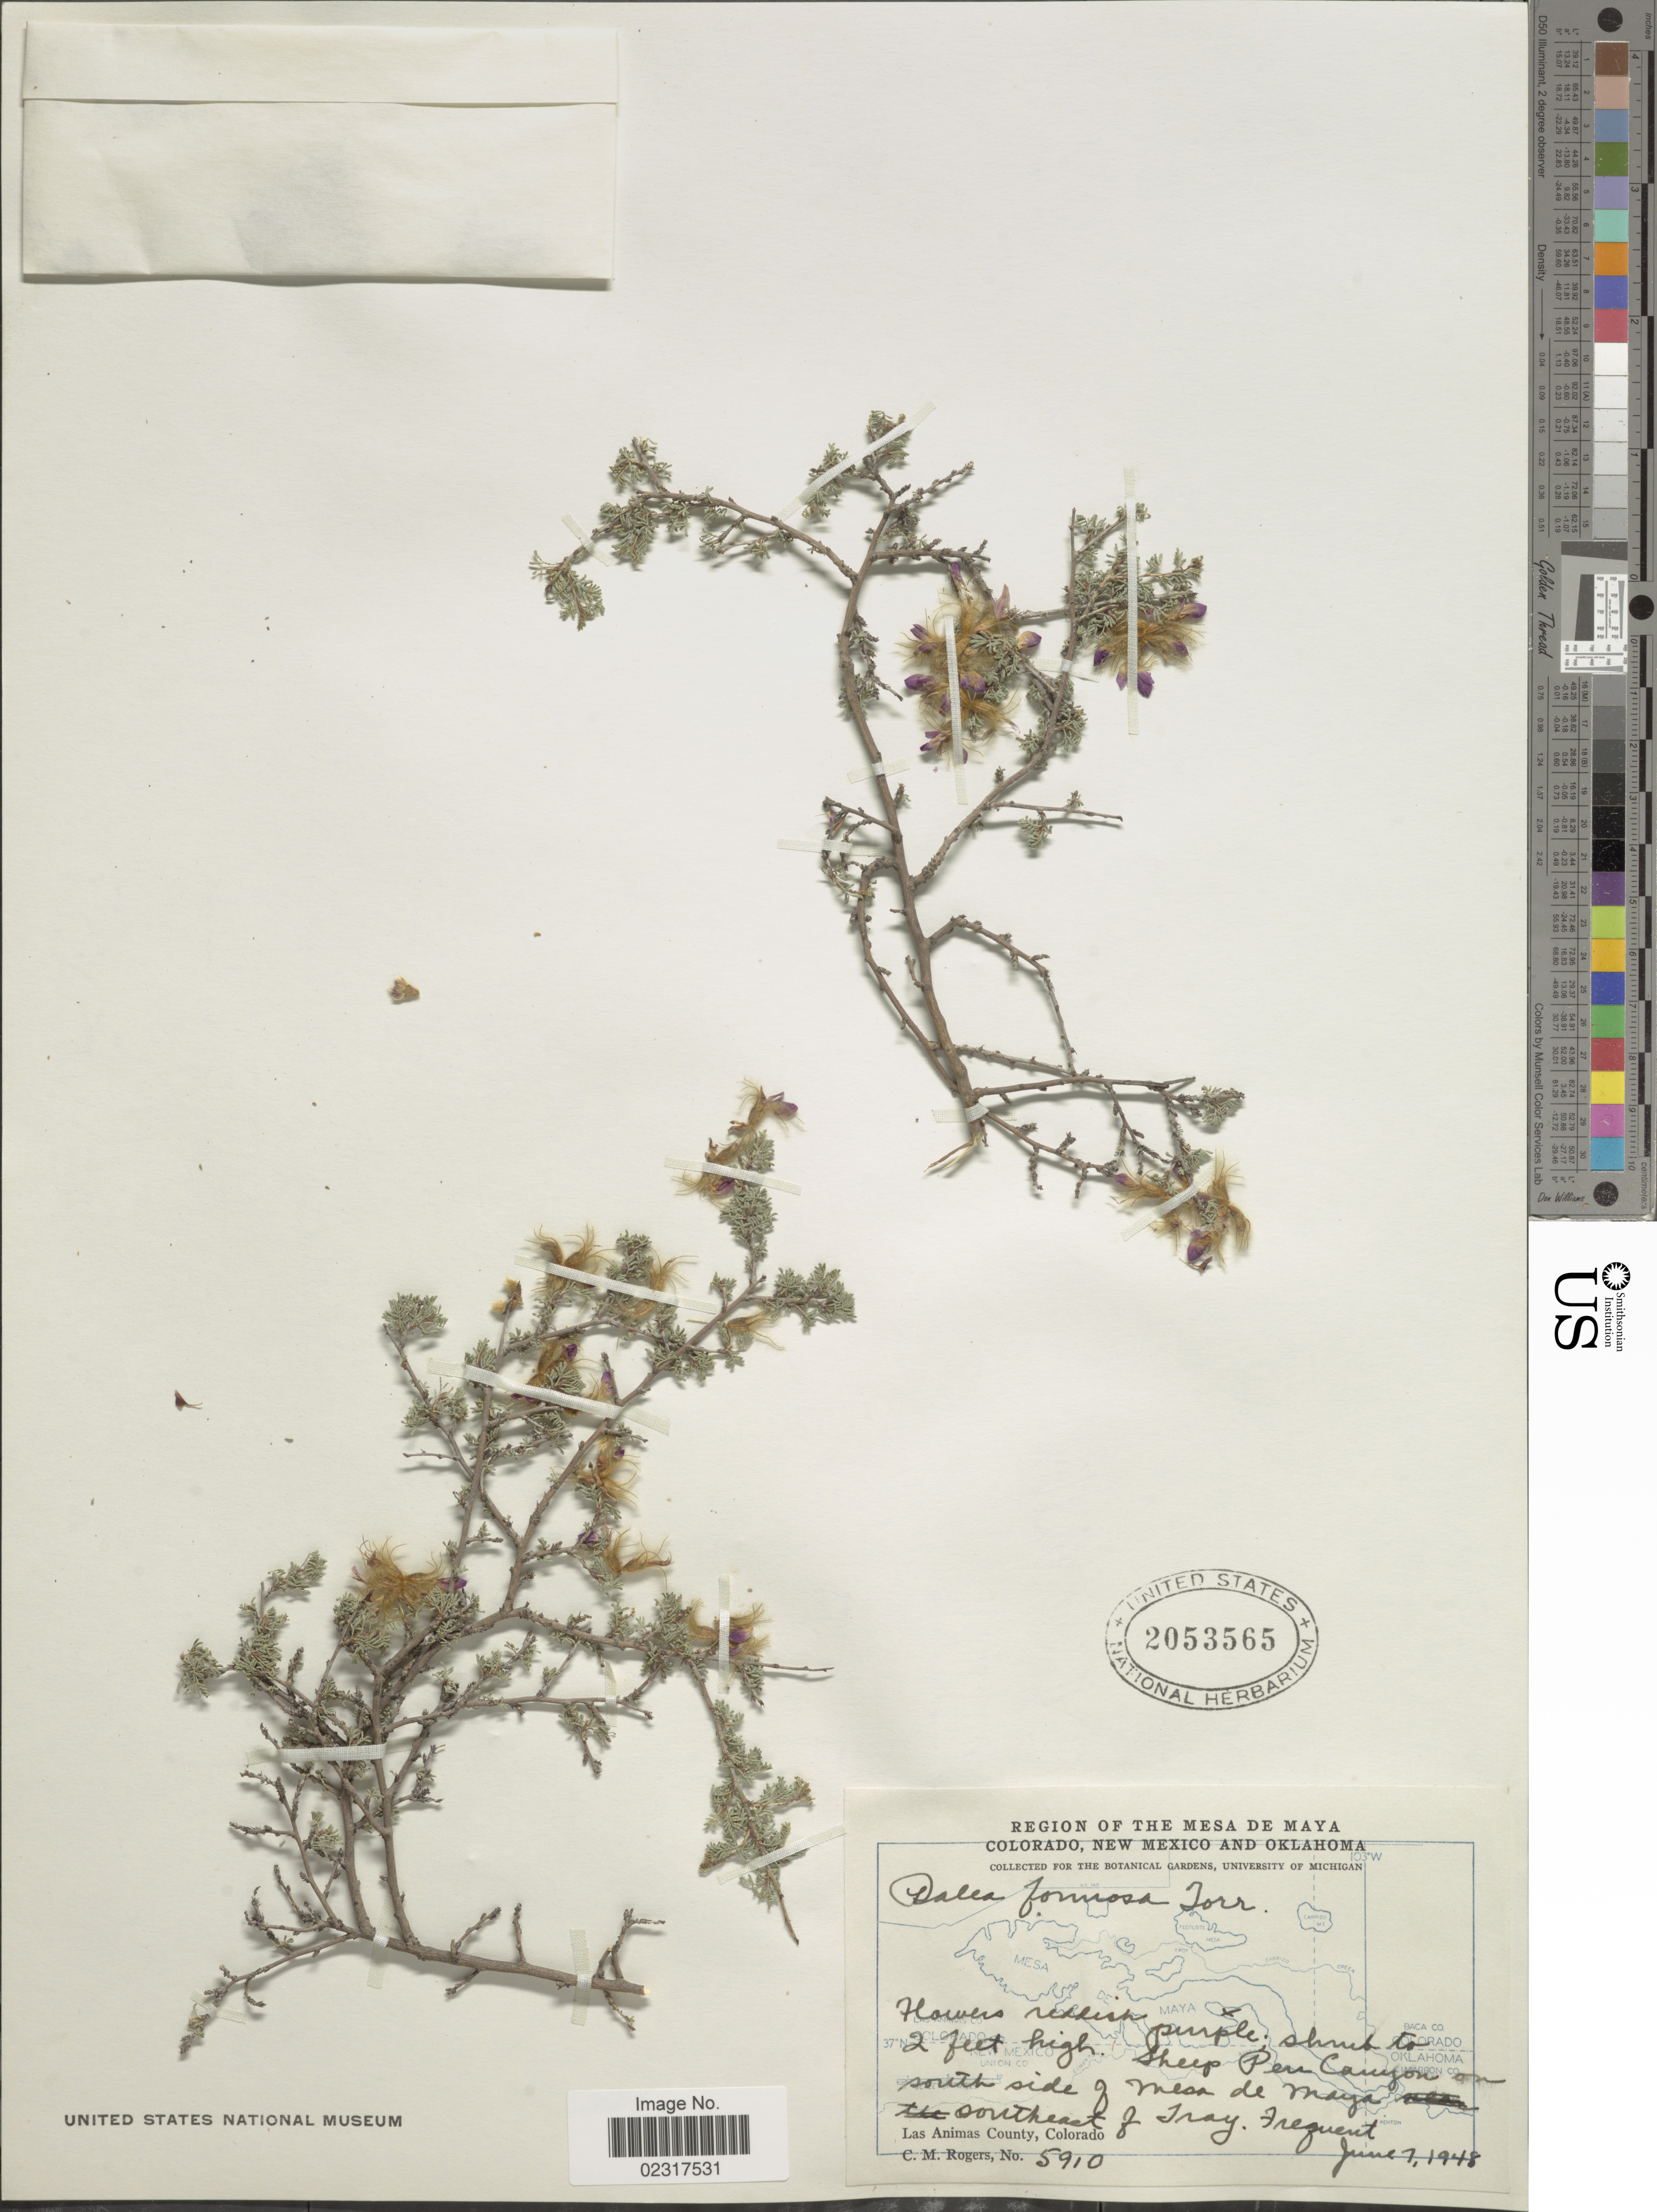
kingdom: Plantae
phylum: Tracheophyta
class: Magnoliopsida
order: Fabales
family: Fabaceae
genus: Dalea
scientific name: Dalea formosa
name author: Torr.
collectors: C. M. Rogers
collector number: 5910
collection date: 1948-06-07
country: United States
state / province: Colorado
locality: Sheep Pen Canyon on south side of Mesa de Maya southeast of tray, Las Animas County, Colorado.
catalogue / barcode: US 2053565